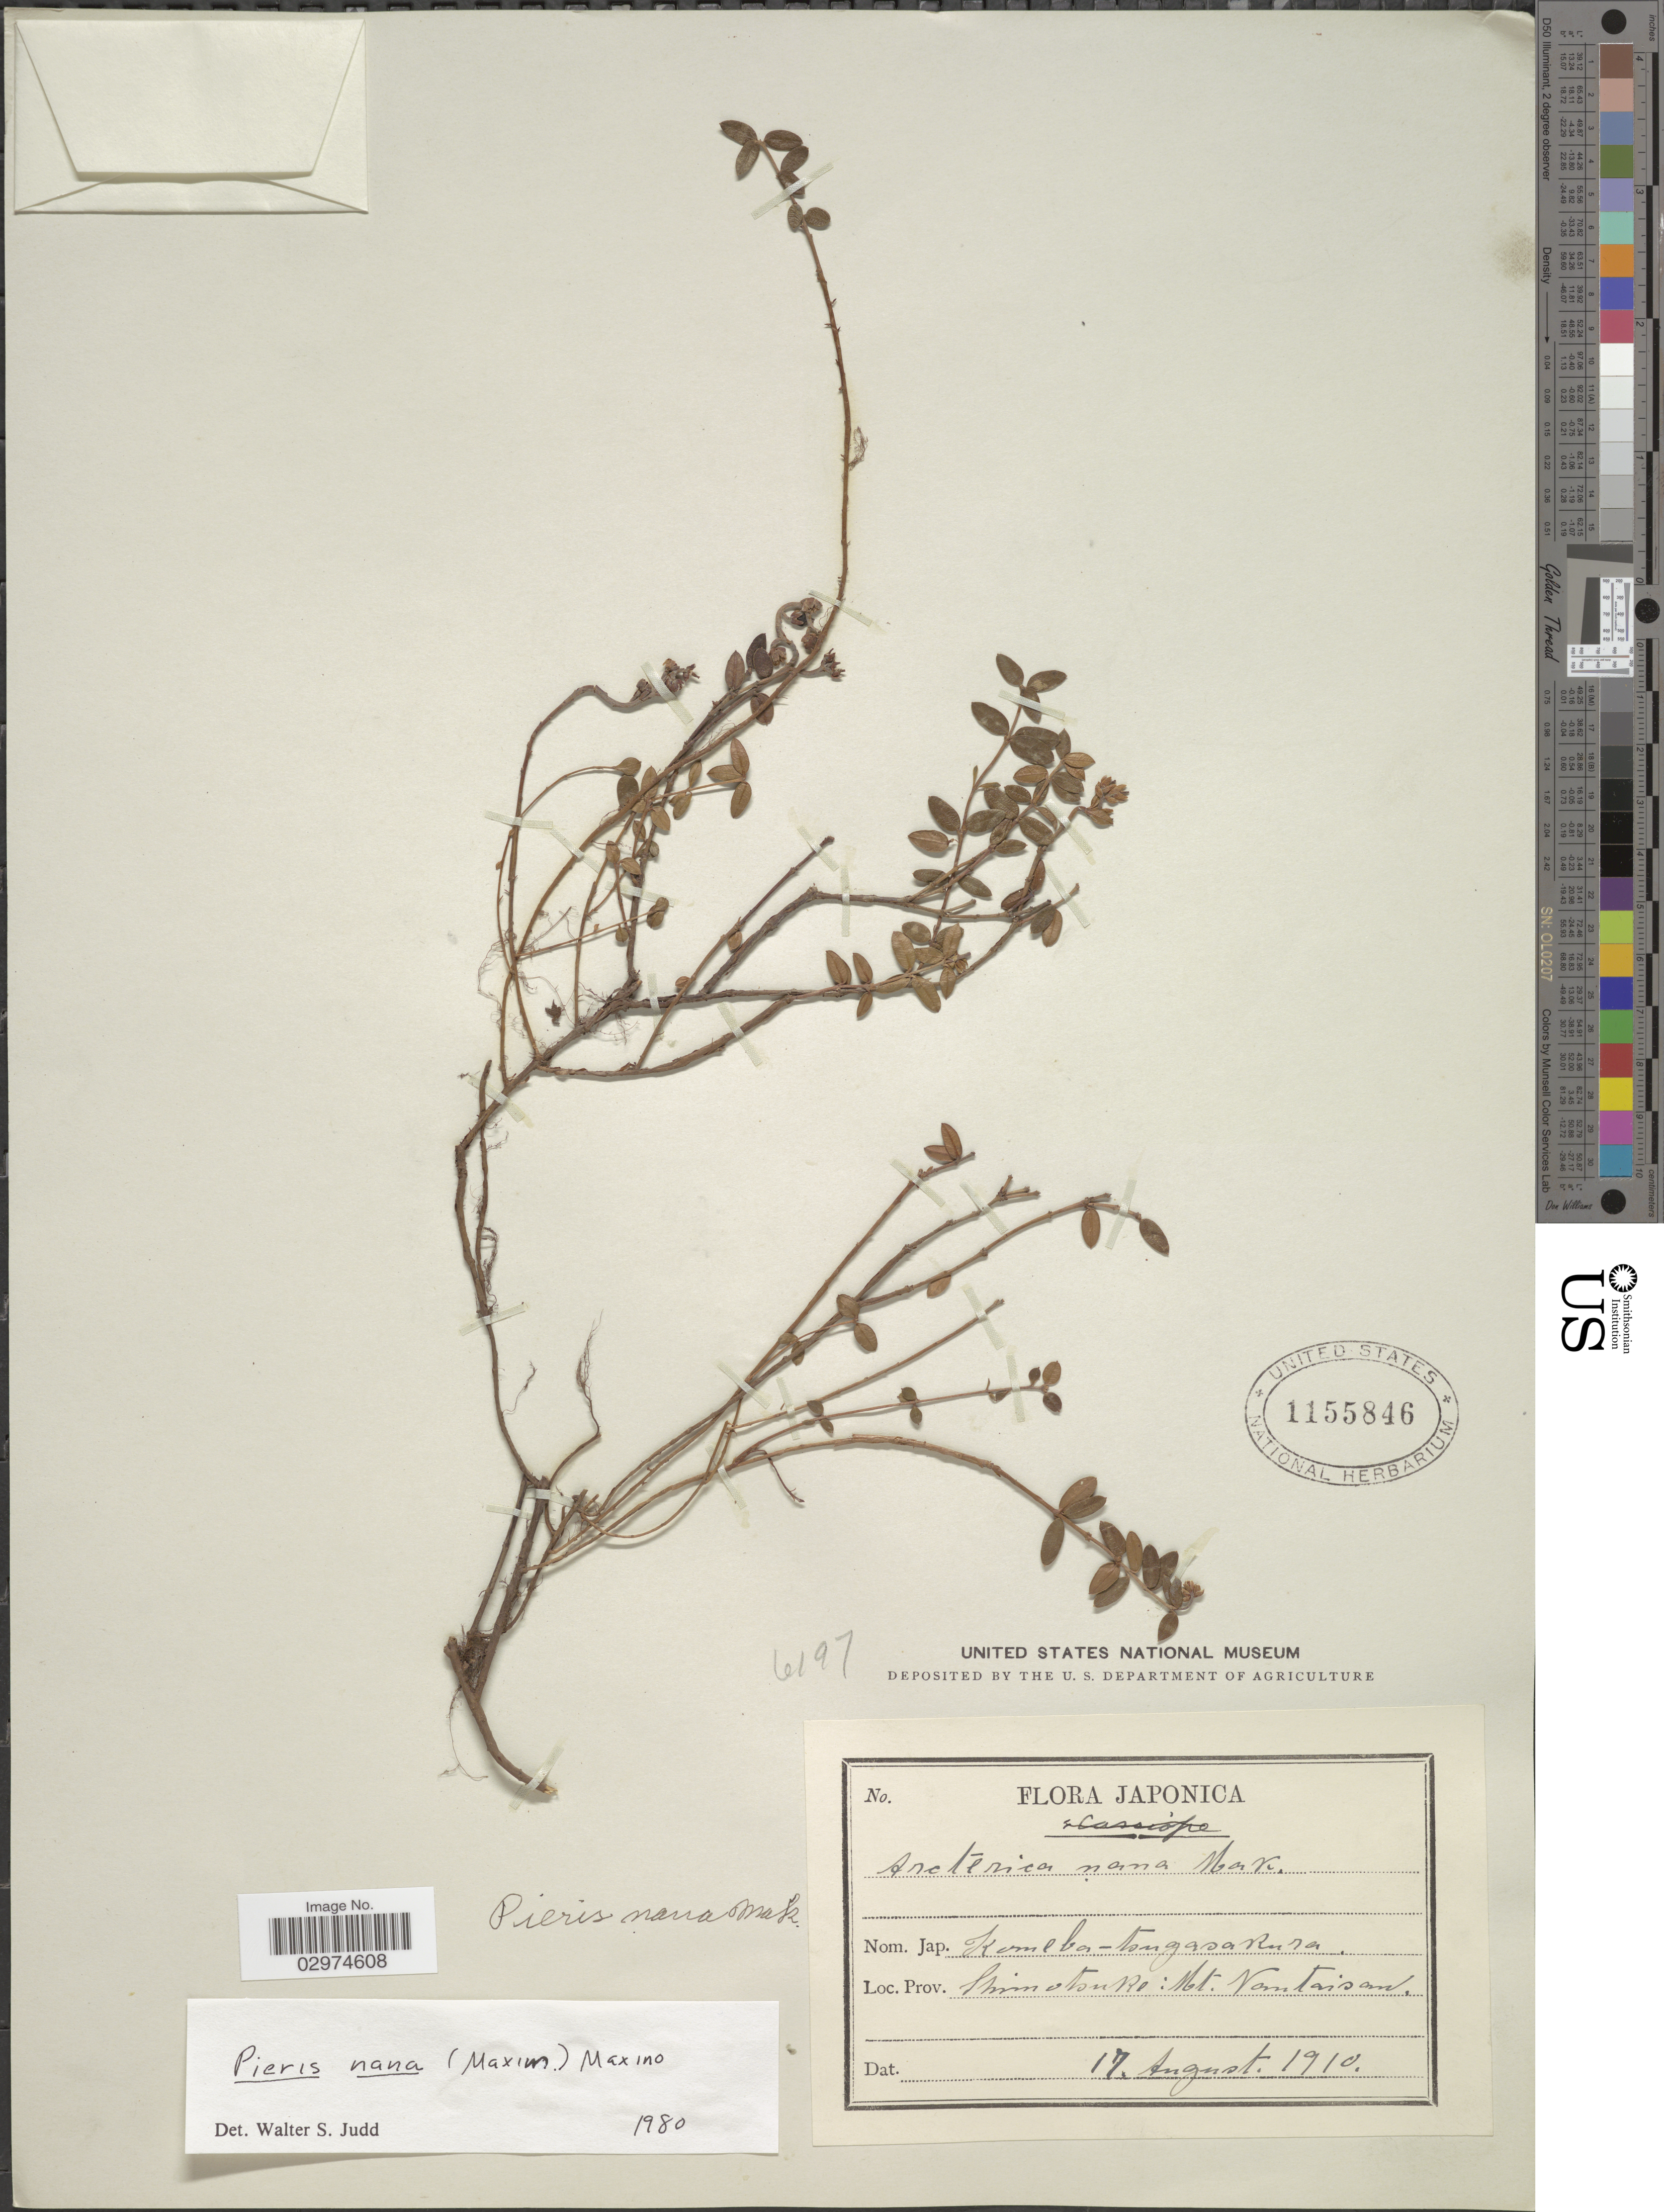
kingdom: Plantae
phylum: Tracheophyta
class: Magnoliopsida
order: Ericales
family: Ericaceae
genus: Pieris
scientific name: Pieris nana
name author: (Maxim.) Makino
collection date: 1910-08-17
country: Japan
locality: Shimotsuke: Mt. Nantaisan.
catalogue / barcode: US 1155846